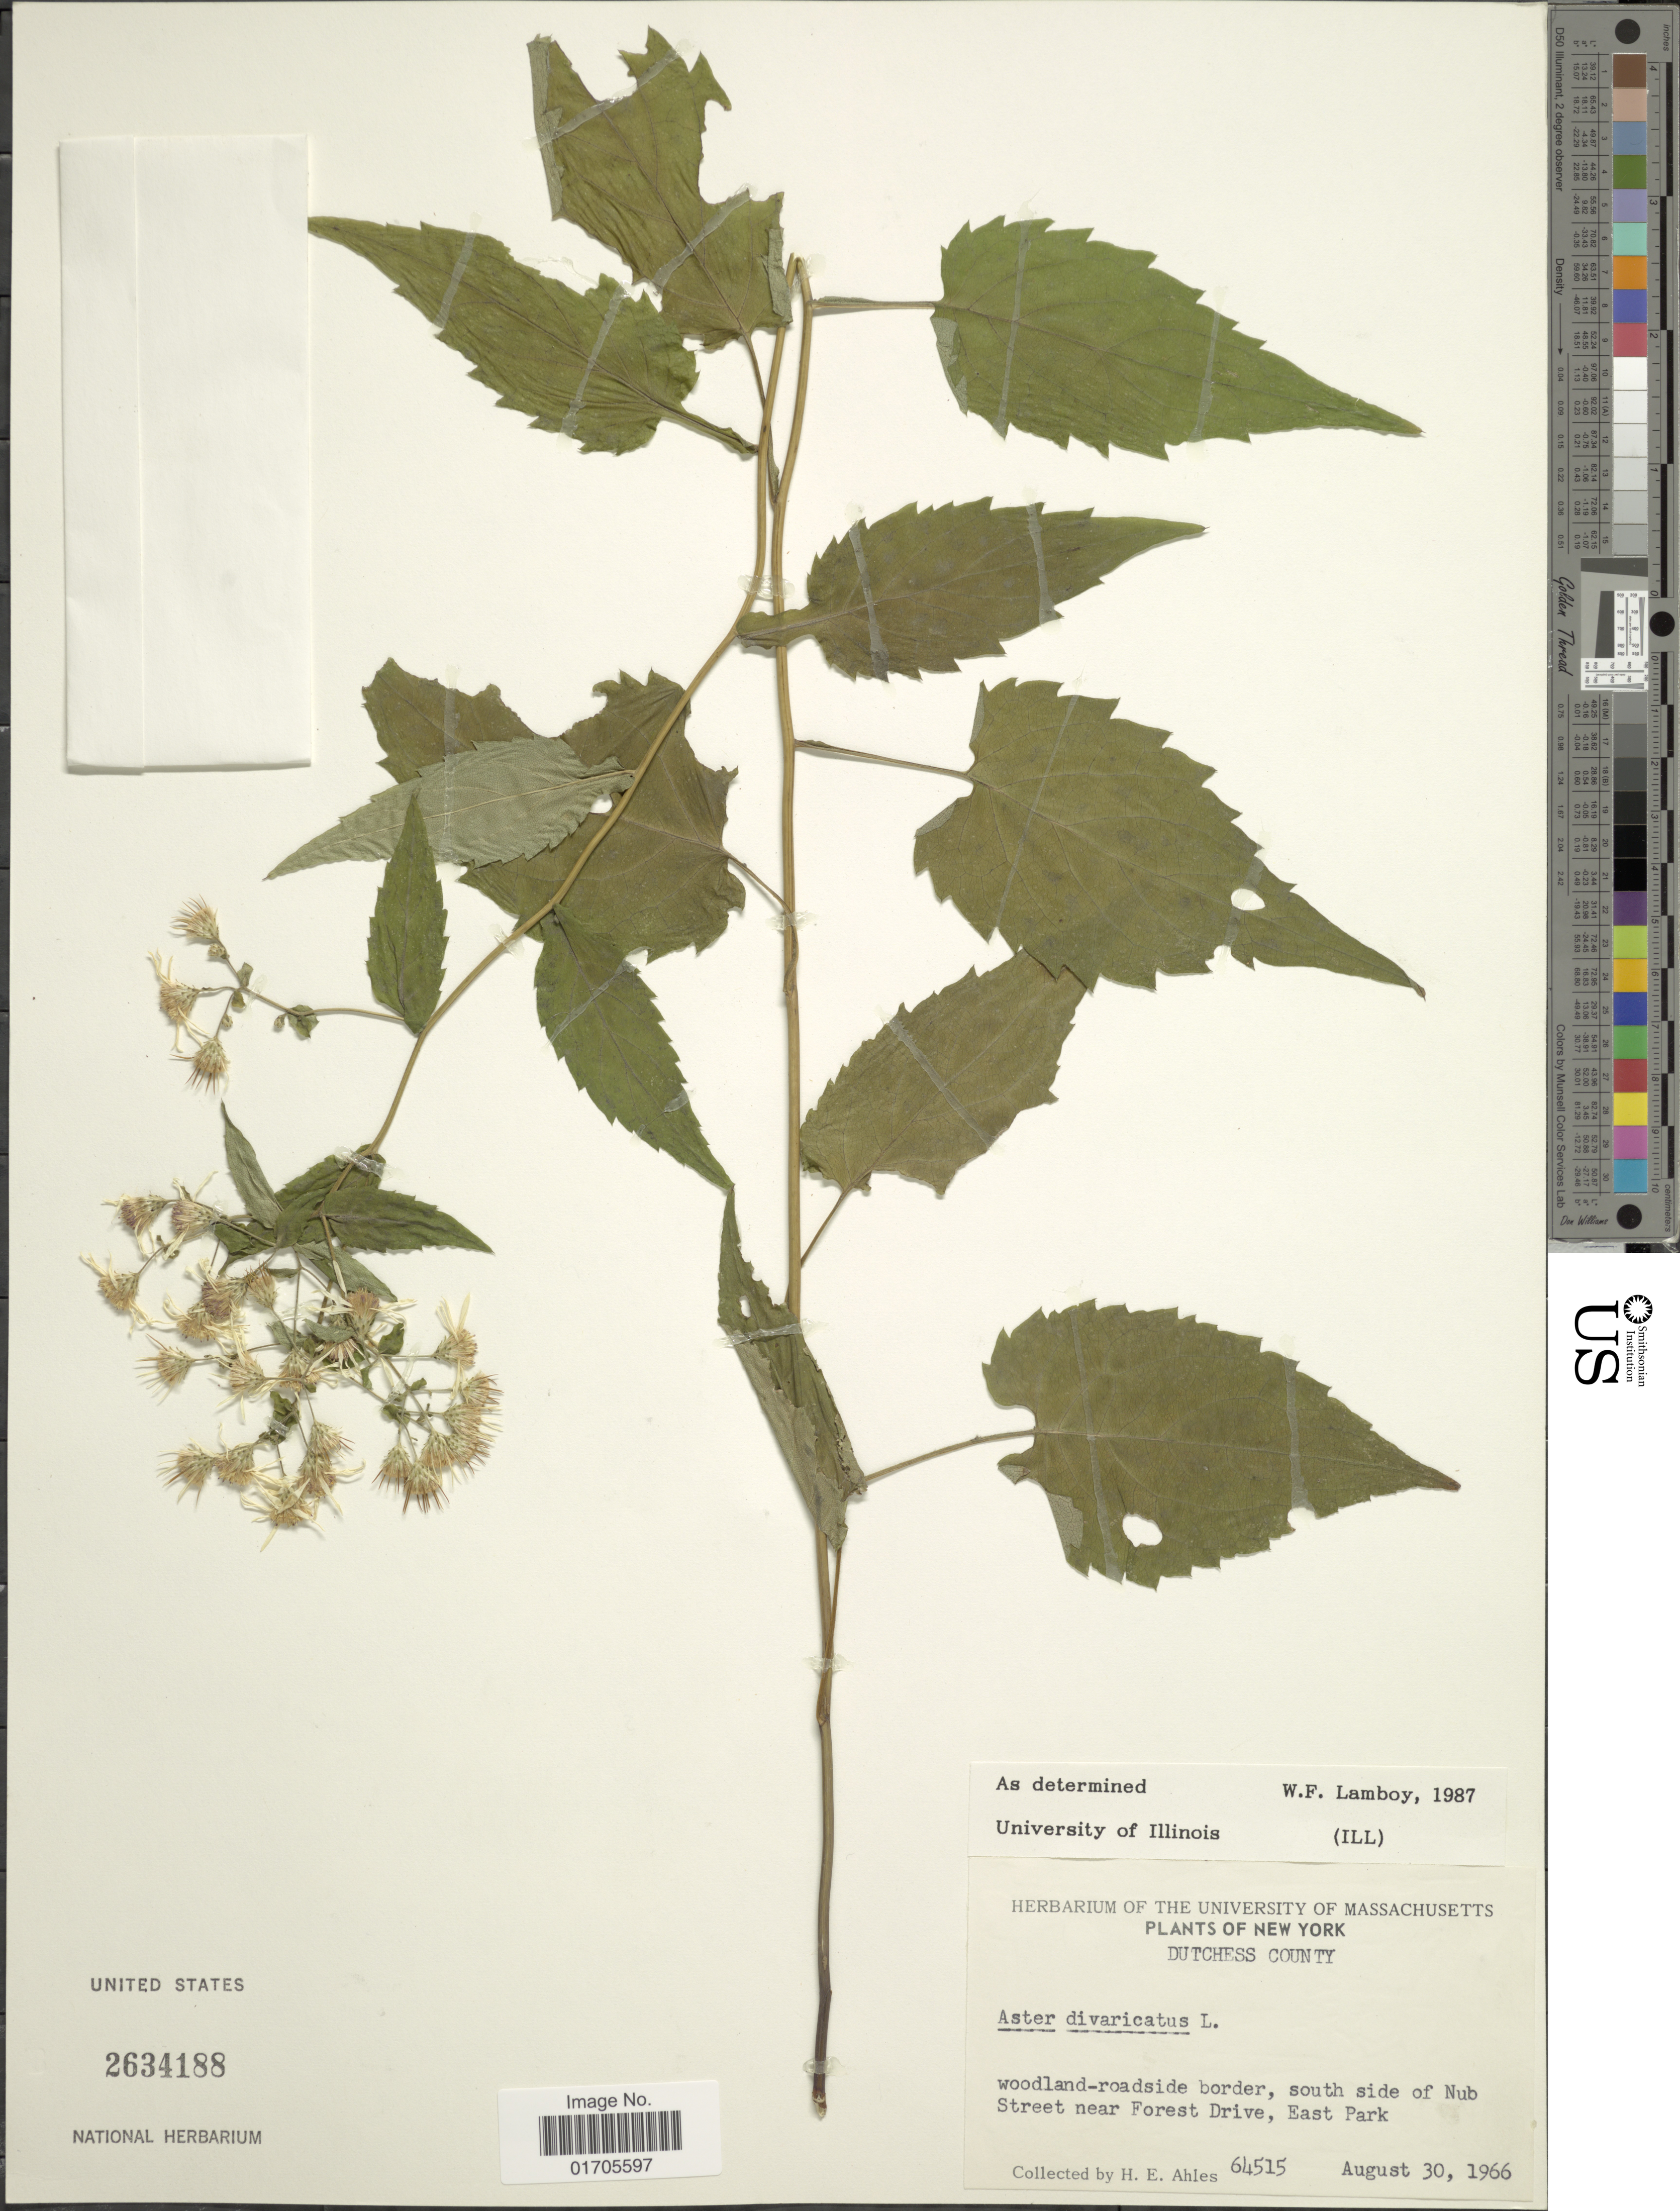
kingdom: Plantae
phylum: Tracheophyta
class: Magnoliopsida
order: Asterales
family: Asteraceae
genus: Eurybia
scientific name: Eurybia divaricata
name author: (L.) G.L. Nesom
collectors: H. E. Ahles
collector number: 64515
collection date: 1966-08-30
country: United States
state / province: New York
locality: New York. Dutchess County. Woodland-roadside border, south side of Nub Street near Forest Drive, East Park.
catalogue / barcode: US 2634188